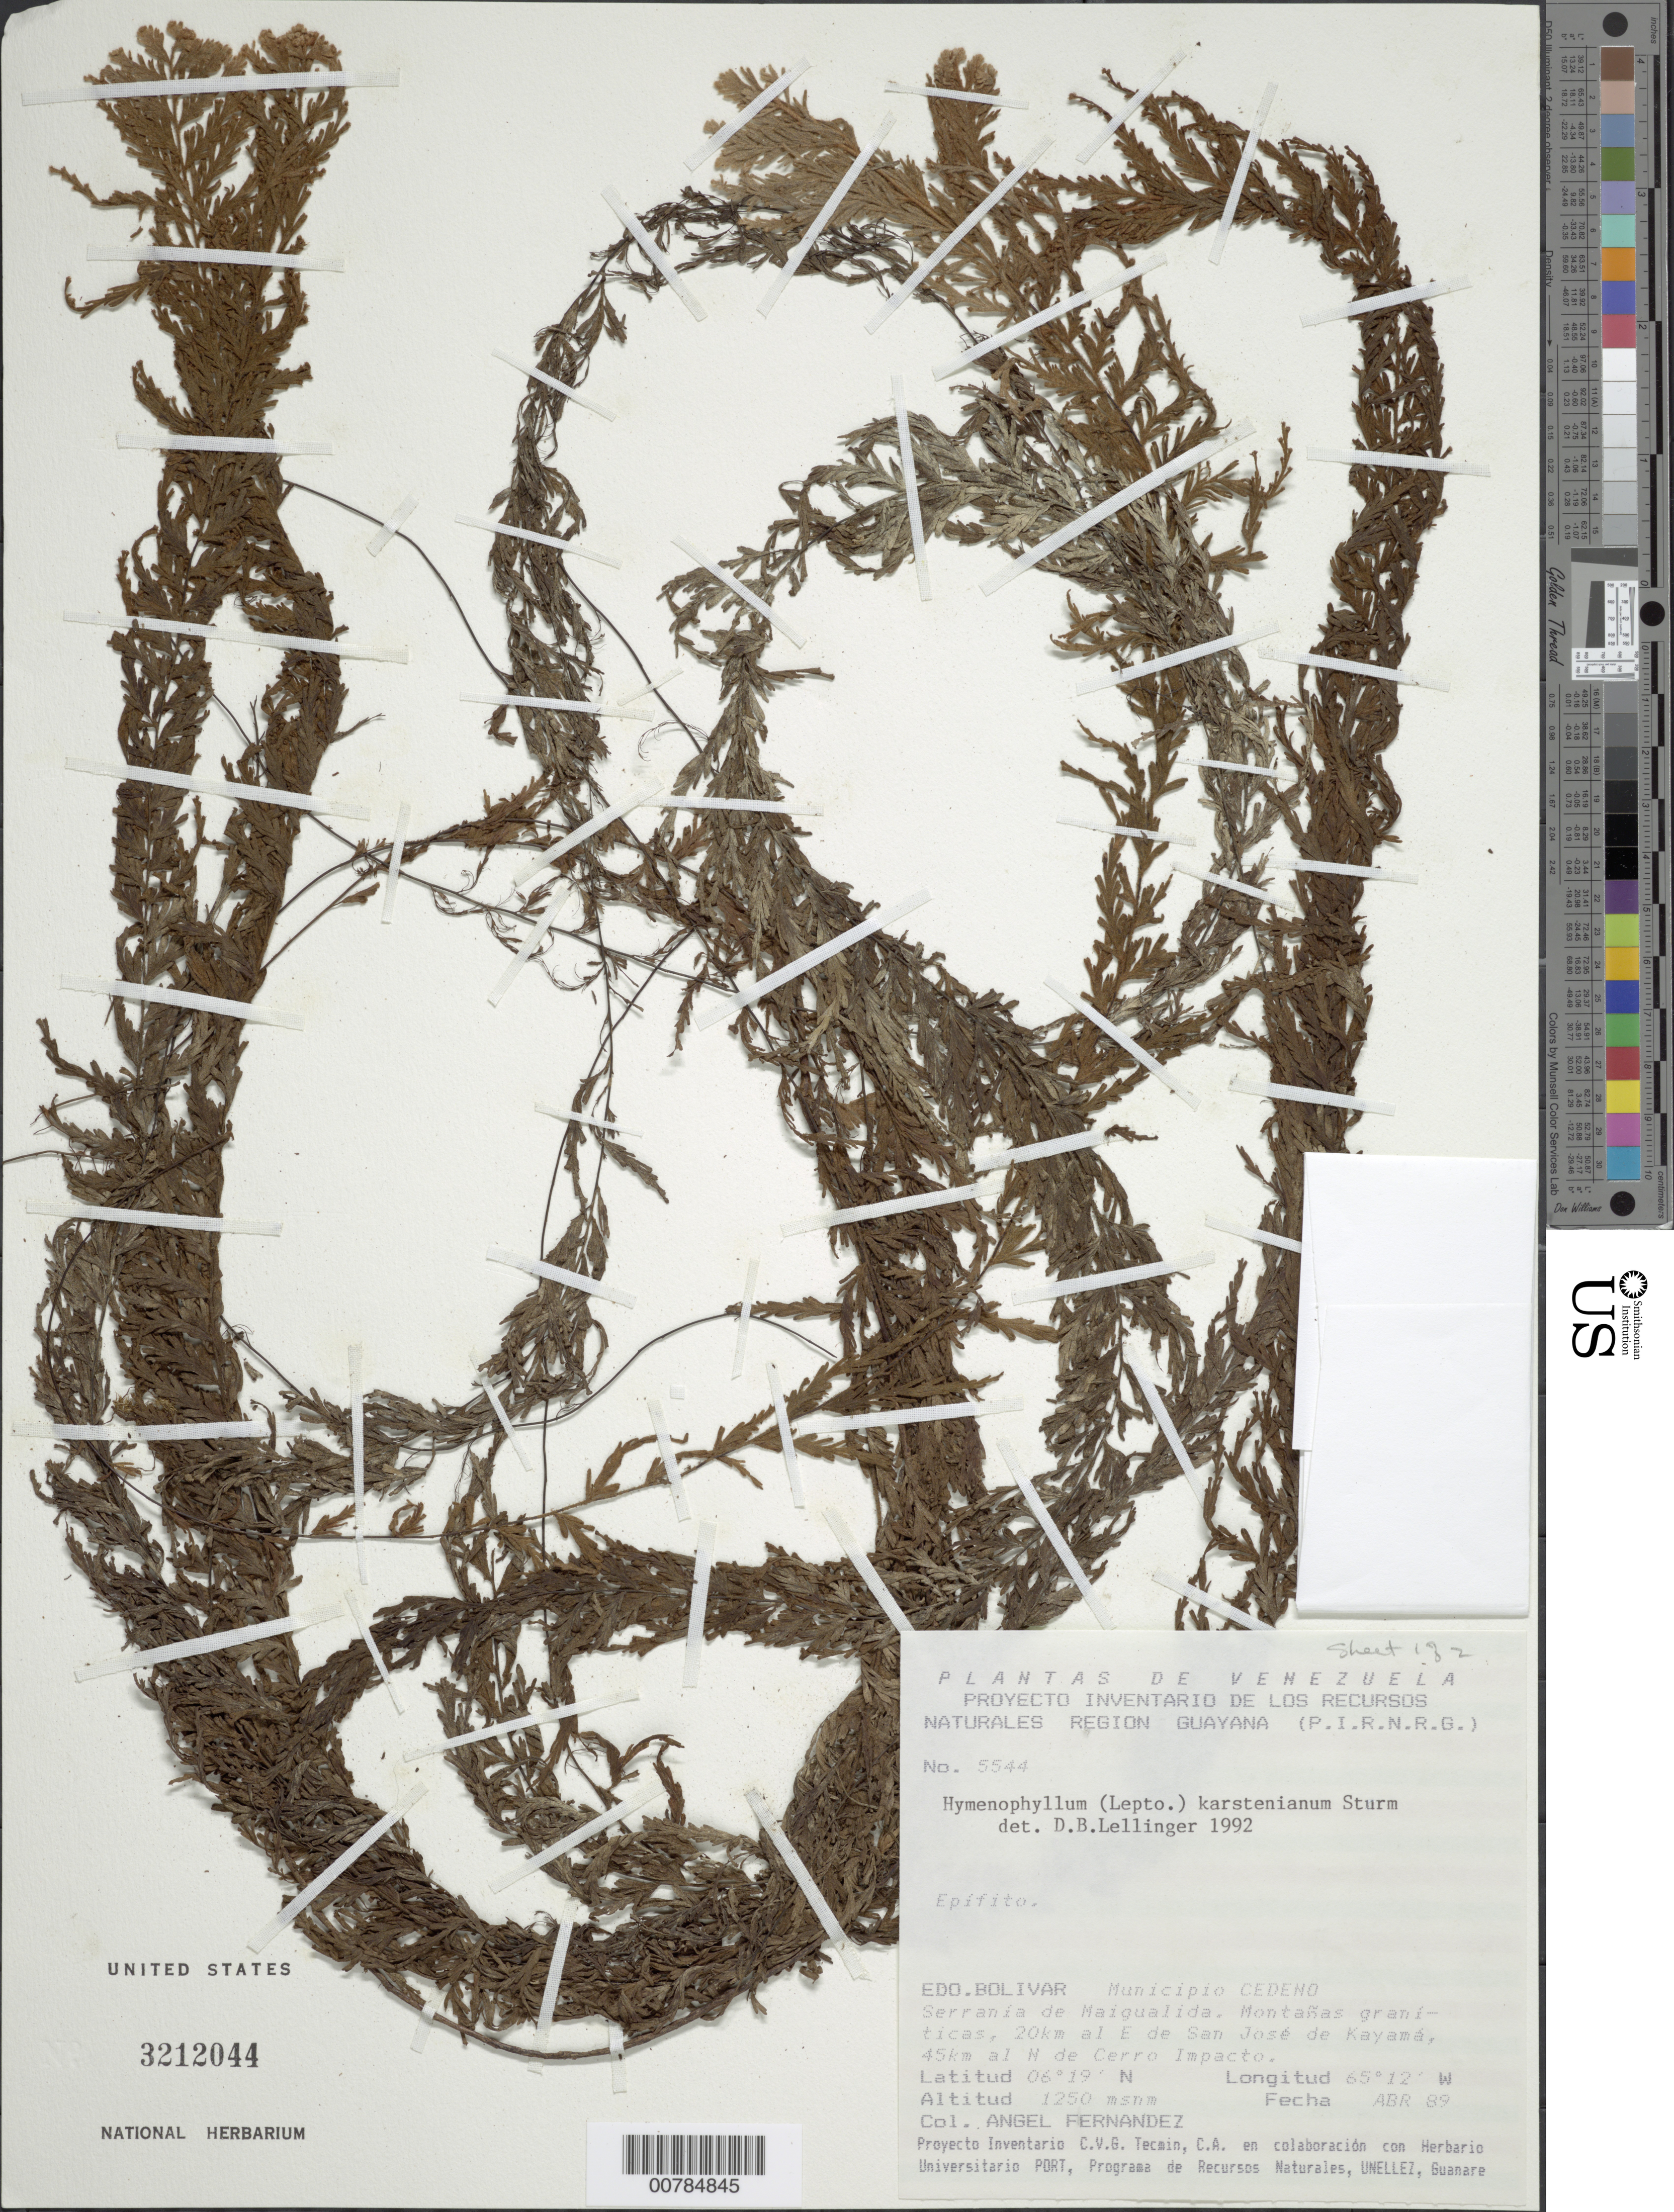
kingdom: Plantae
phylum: Tracheophyta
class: Polypodiopsida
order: Hymenophyllales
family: Hymenophyllaceae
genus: Hymenophyllum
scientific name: Hymenophyllum karstenianum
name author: J.W. Sturm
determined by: Lellinger, David B., (BOT), Smithsonian Institution - National Museum of Natural History (UNITED STATES)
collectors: A. Fernández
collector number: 5544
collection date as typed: Apr-89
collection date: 1989-04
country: Venezuela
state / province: Bolívar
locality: Mun. Cedeño, Serrania de Maigualida, 20 km E de San José de Kayamá, 45 km N de Cerro Impacto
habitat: Montanas graníticas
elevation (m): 1250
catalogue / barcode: US 3212044